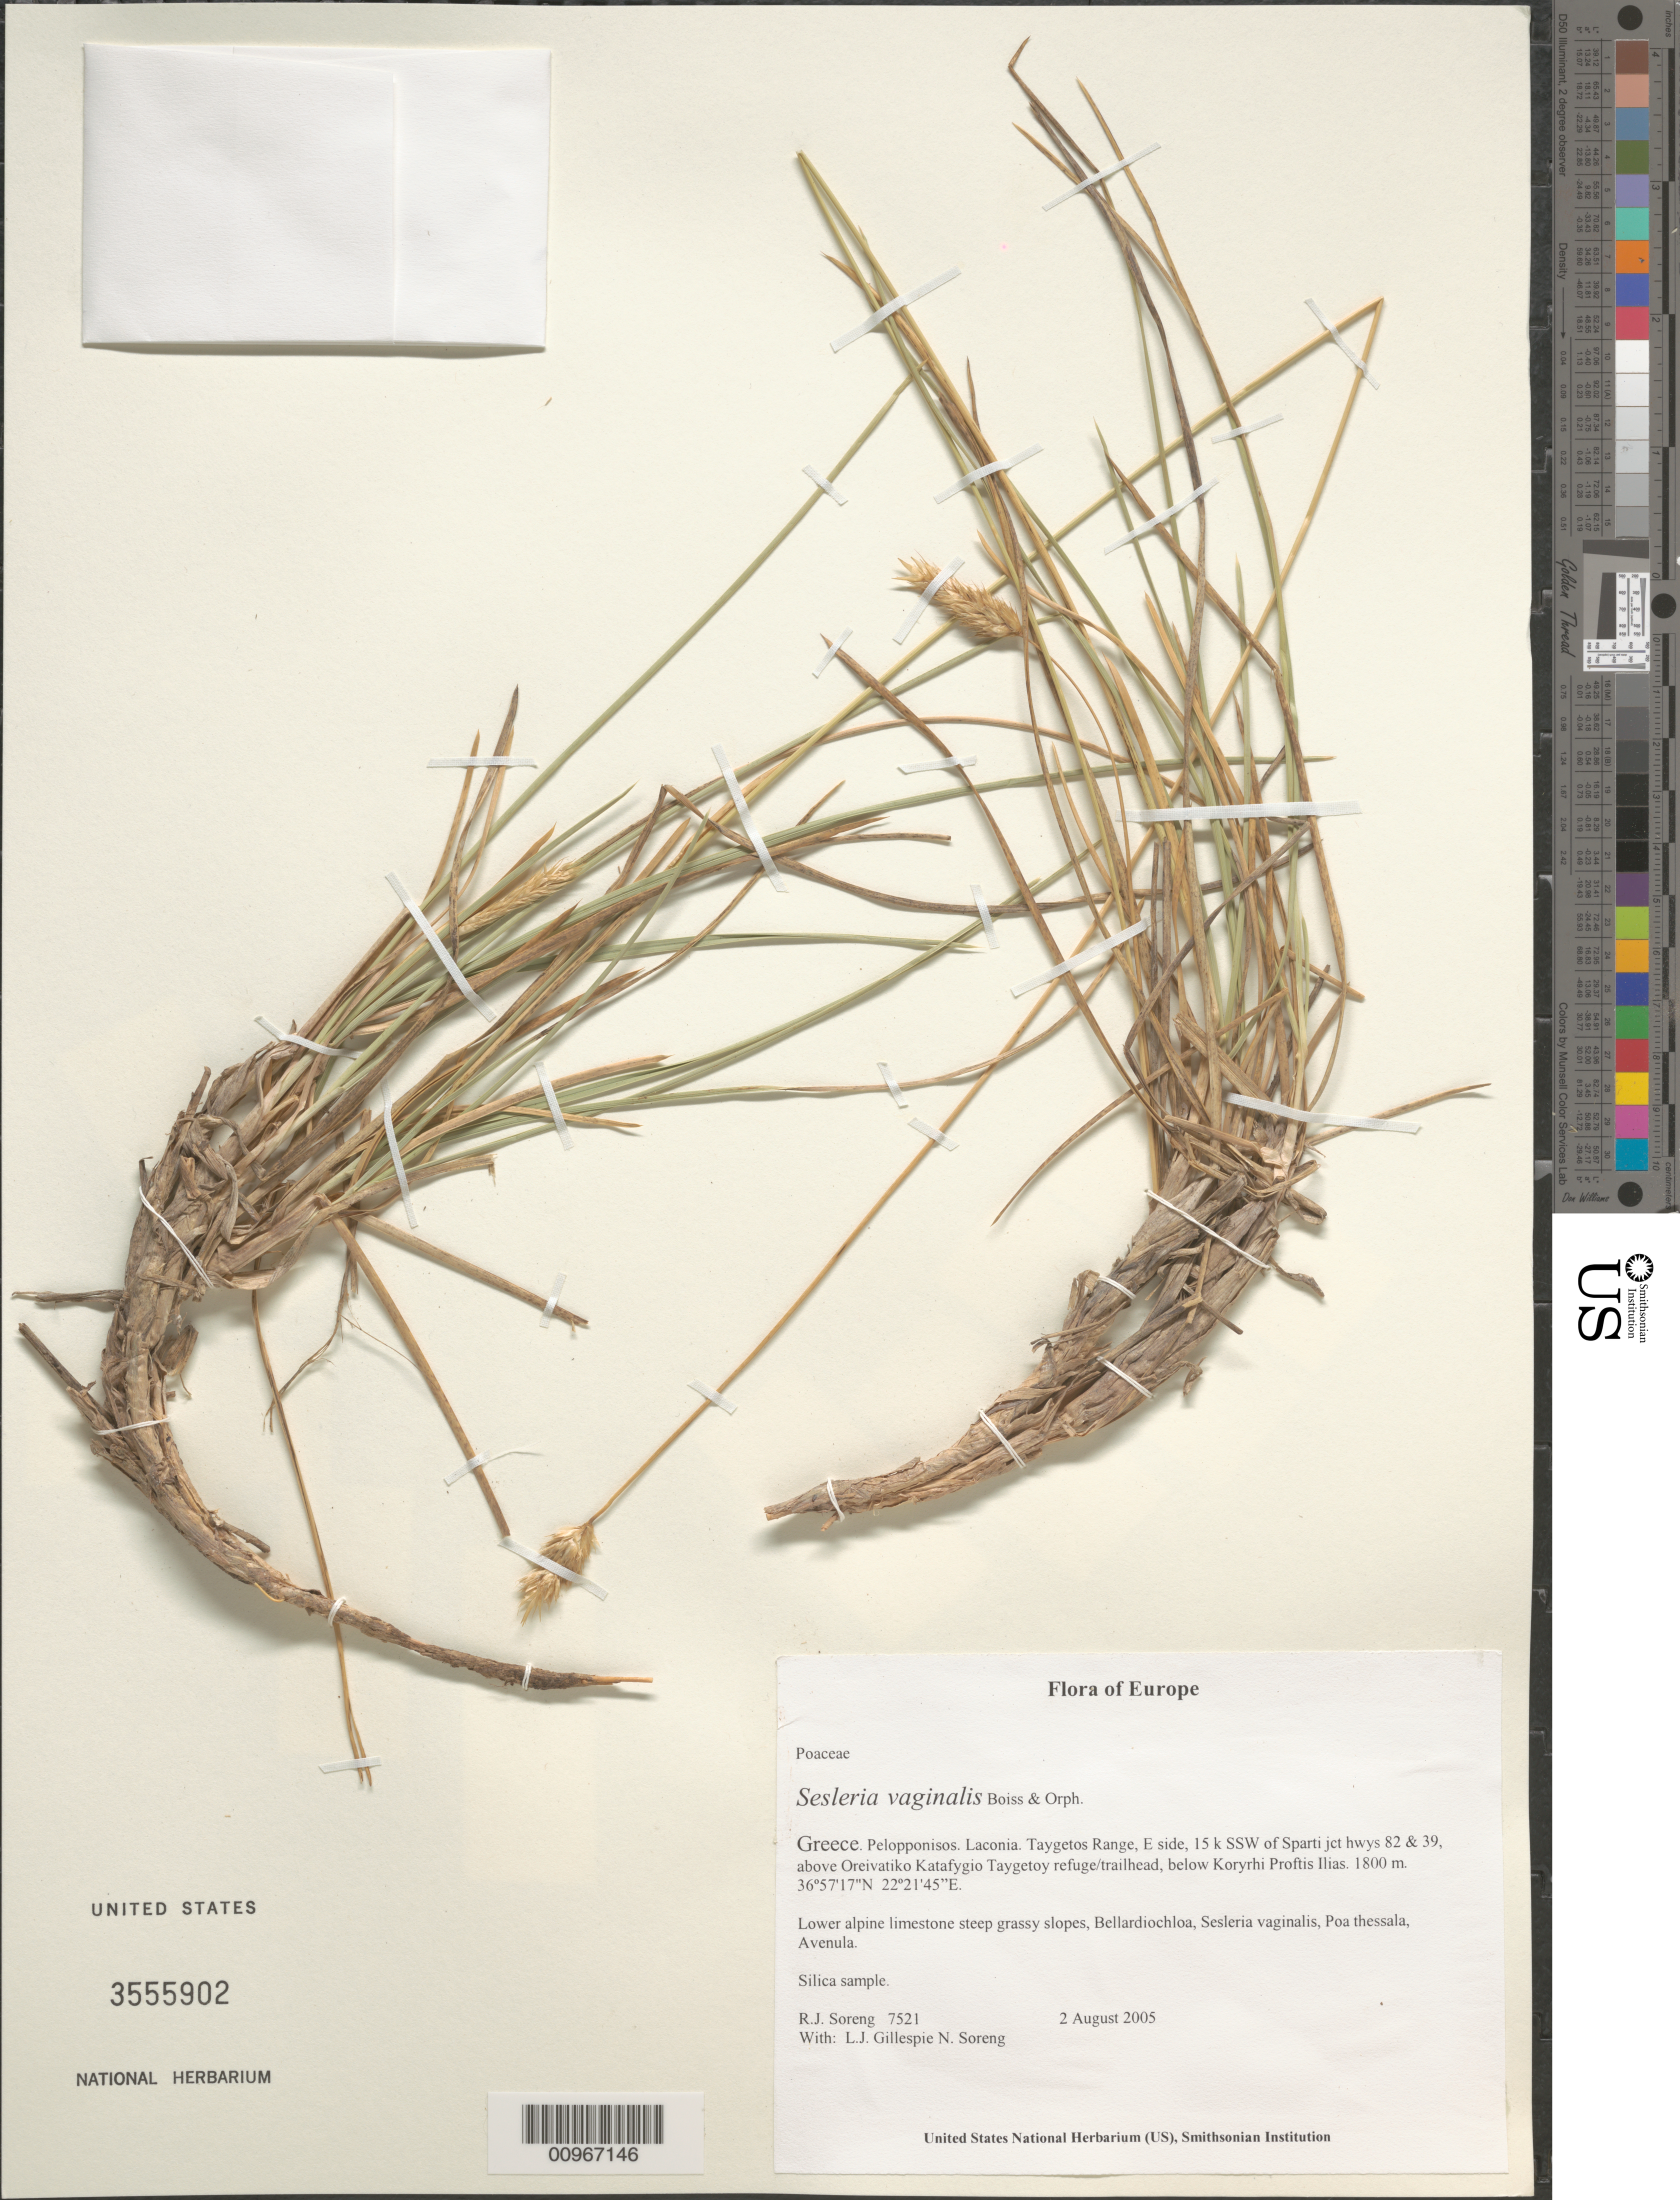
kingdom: Plantae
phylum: Tracheophyta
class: Liliopsida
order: Poales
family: Poaceae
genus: Sesleria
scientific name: Sesleria vaginalis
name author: Boiss. & Orph.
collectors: R. J. Soreng, N. L. Soreng, L. J. Gillespie, N. Turland & C. Turland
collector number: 7521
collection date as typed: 02 Aug 2005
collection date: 2005-08-02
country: Greece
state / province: Peloponnese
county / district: Laconia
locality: Taygetos Range, E side, 15 km SSW of Sparti jct hwys 82 & 39, above Oreivatiko Katafygio Taygetoy refuge/trailhead, below Koryrhi Proftis Ilias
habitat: Lower alpine limestone steep grassy slopes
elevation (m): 1800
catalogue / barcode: US 3555902